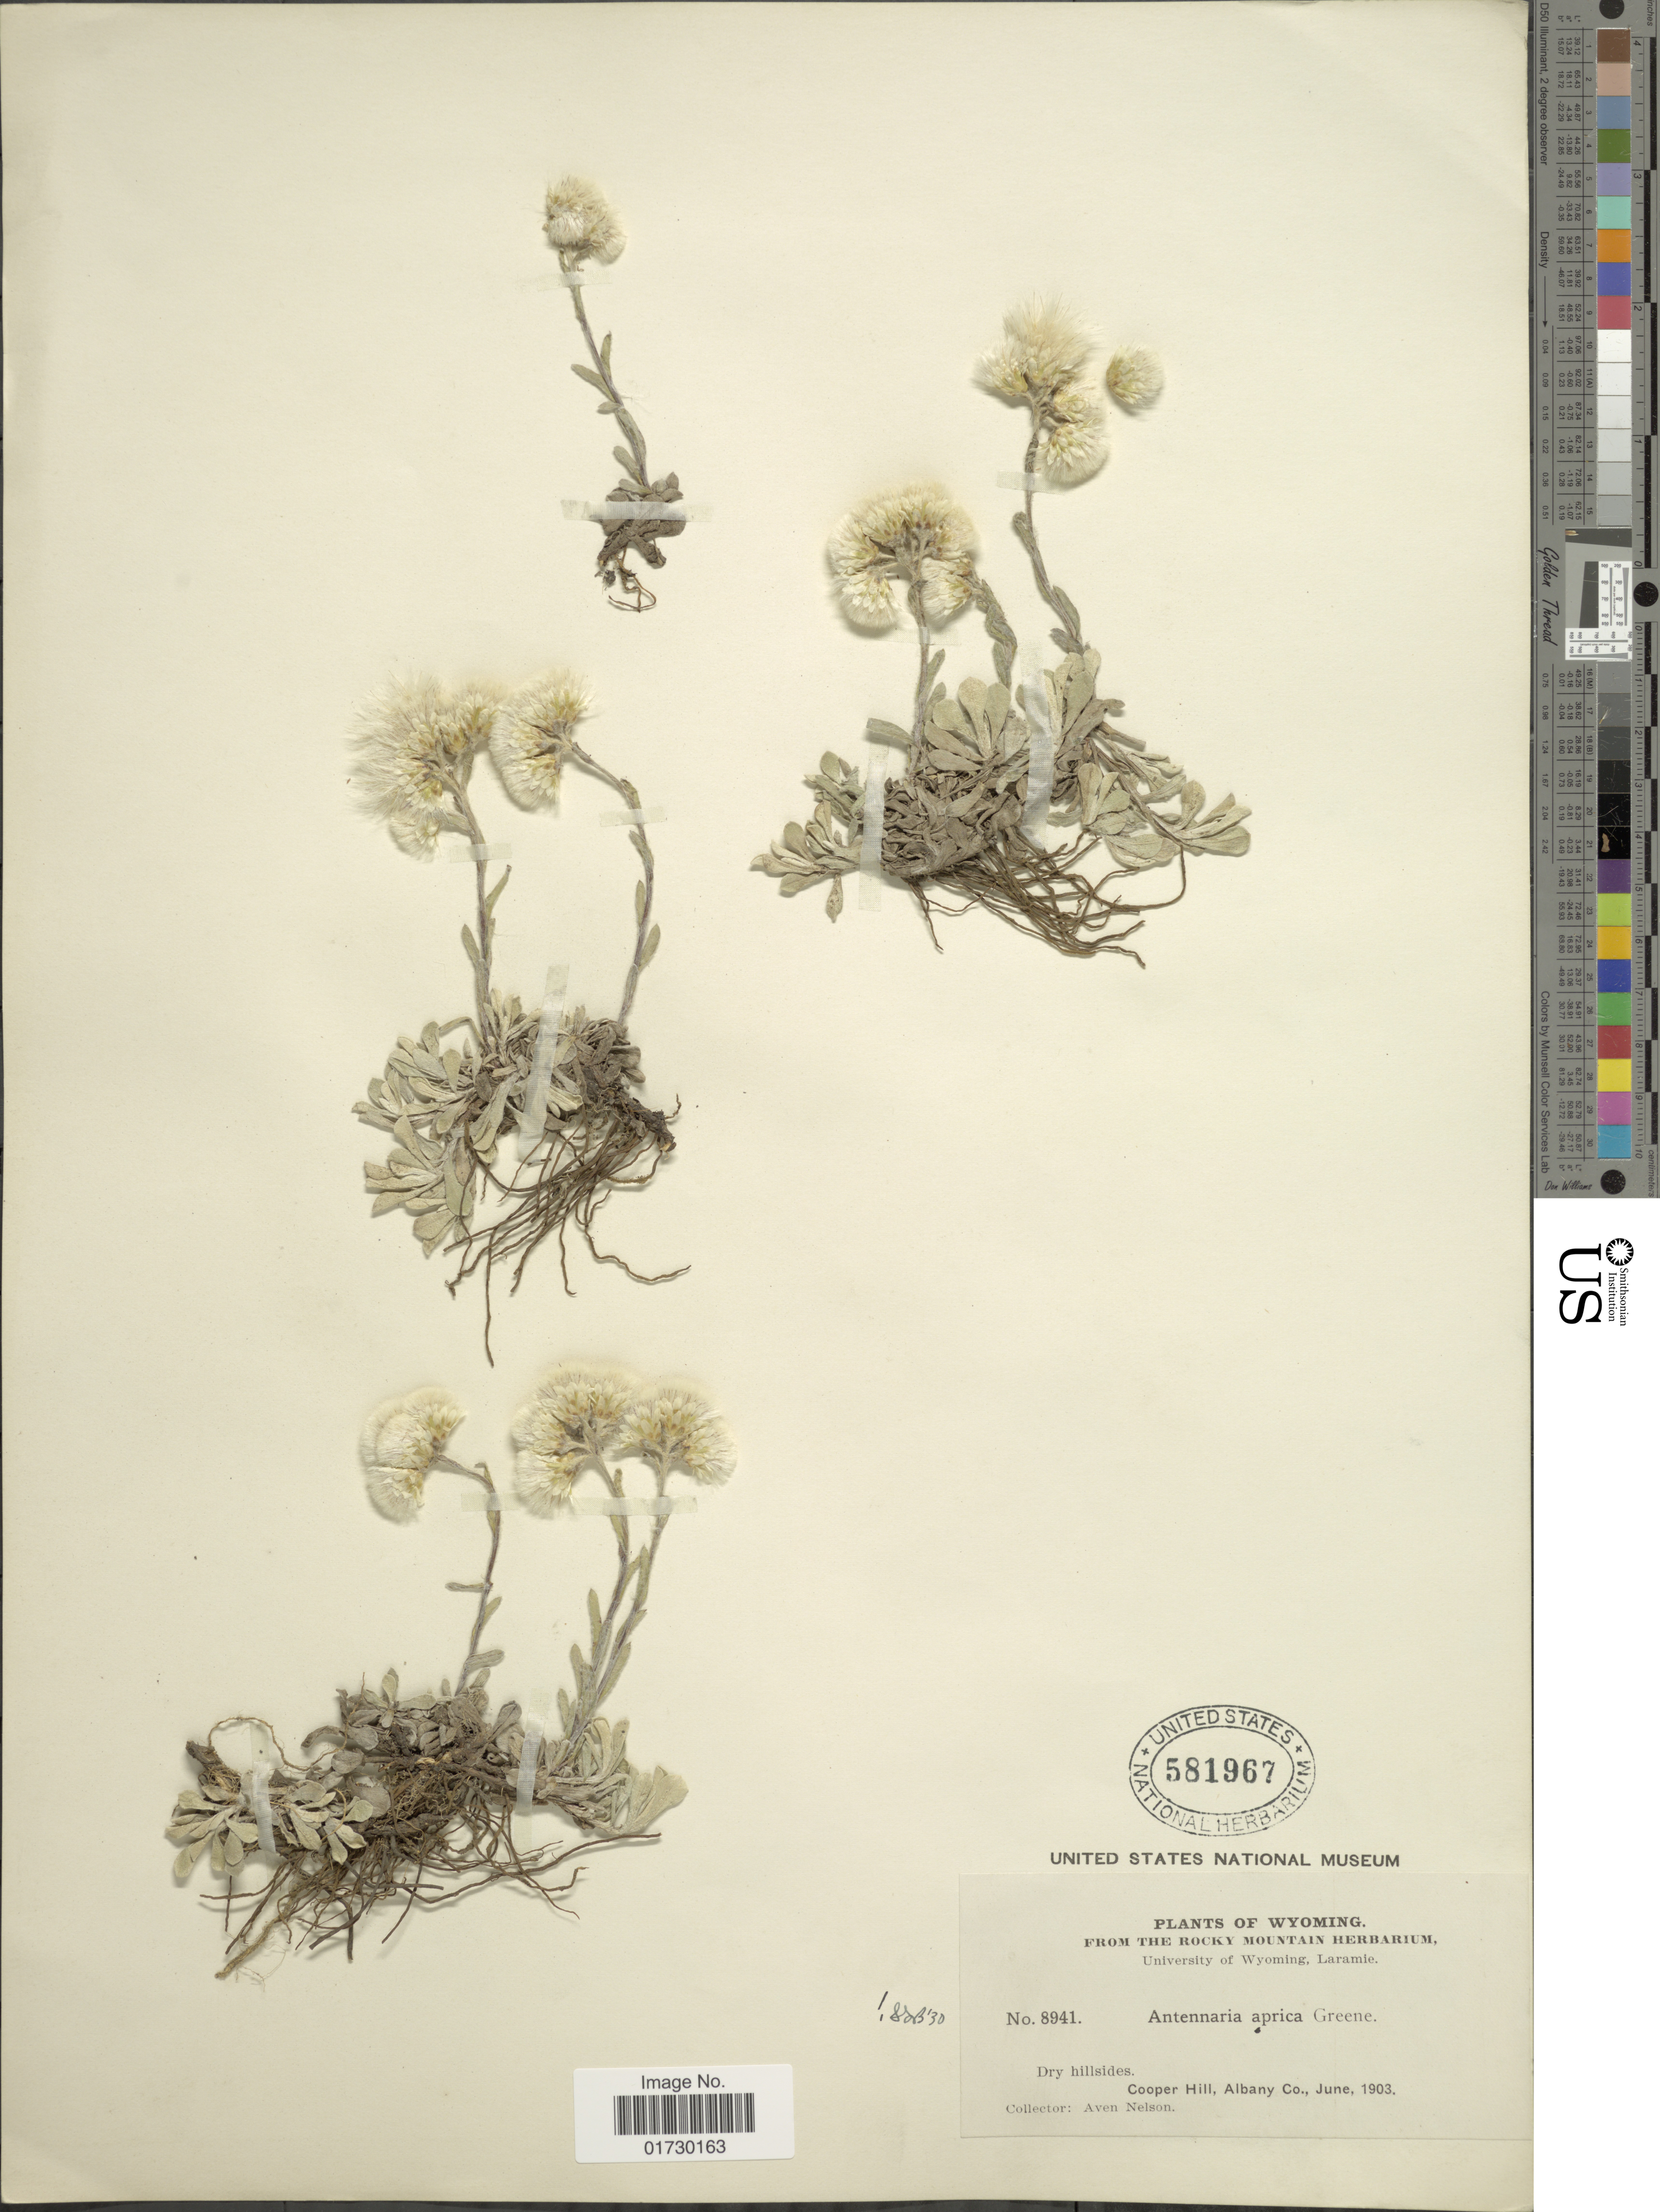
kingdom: Plantae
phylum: Tracheophyta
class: Magnoliopsida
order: Asterales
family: Asteraceae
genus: Antennaria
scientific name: Antennaria aprica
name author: Greene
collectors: A. Nelson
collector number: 8941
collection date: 1903-06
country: United States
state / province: Wyoming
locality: Dry hillside, Cooper Hill, Albany Co.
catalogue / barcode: US 581967